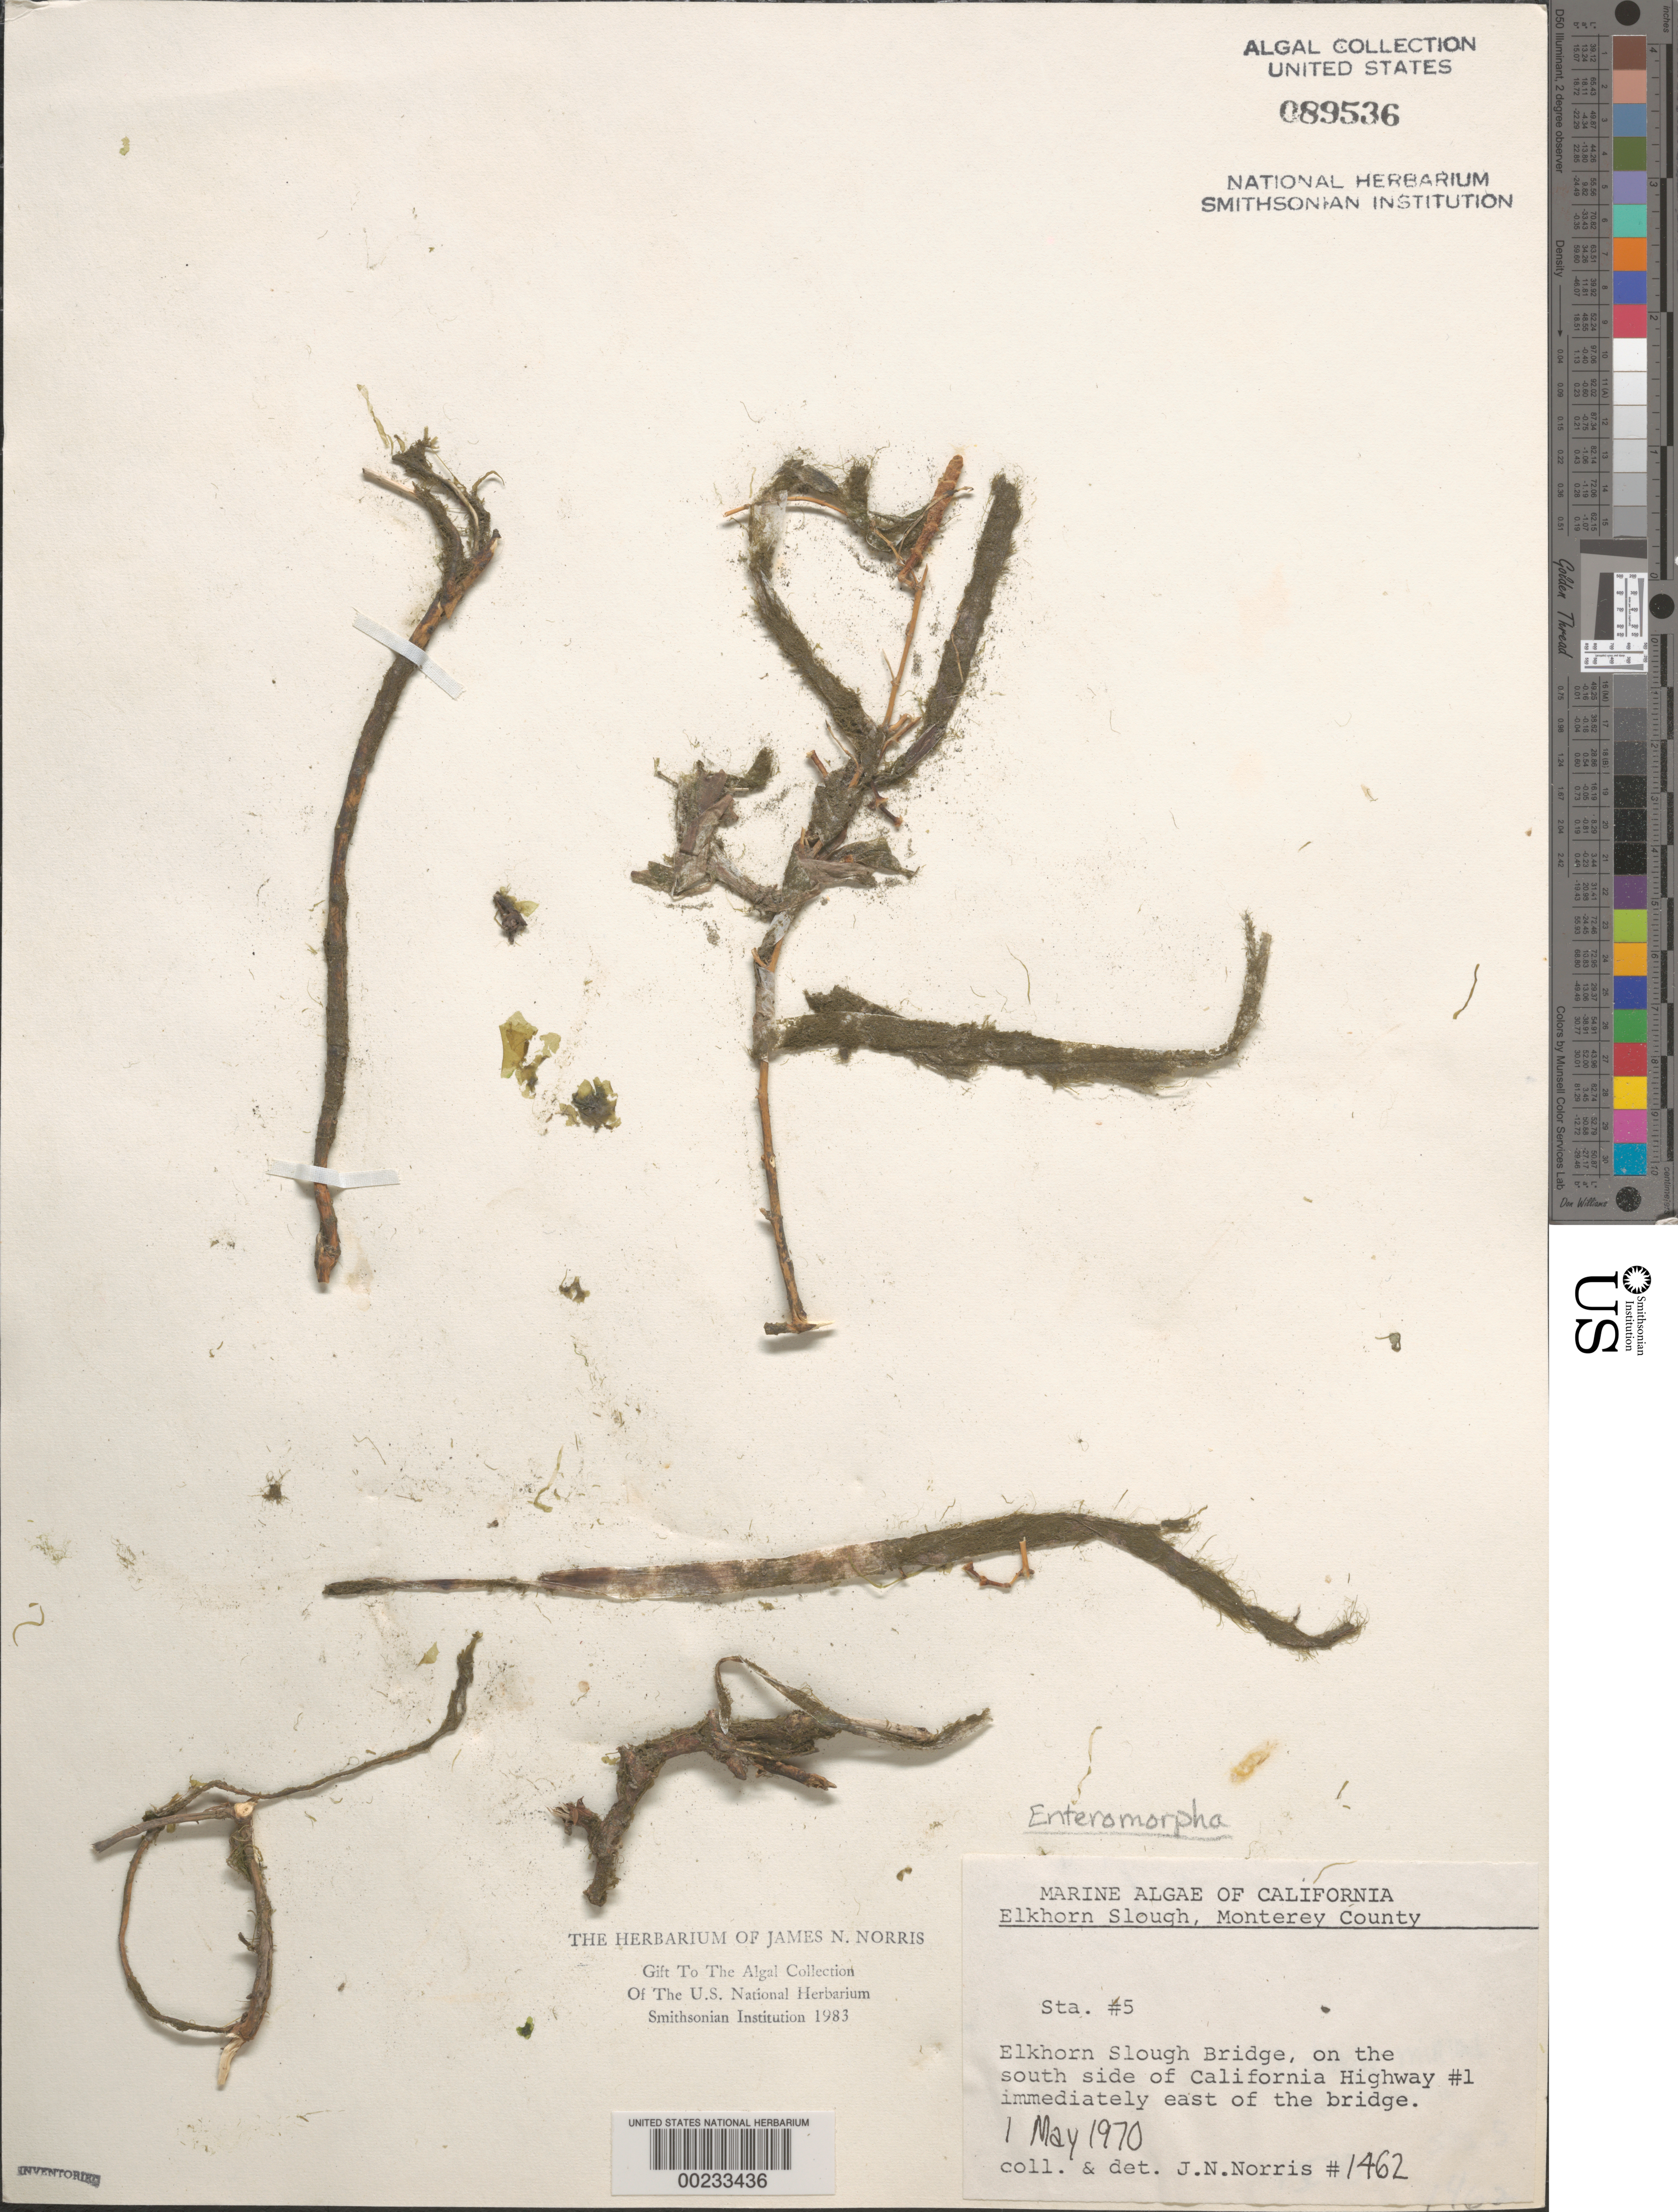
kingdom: Plantae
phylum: Chlorophyta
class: Ulvophyceae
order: Ulvales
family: Ulvaceae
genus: Ulva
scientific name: Ulva sp.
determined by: Algae name updating Project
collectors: J. N. Norris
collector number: JN-1462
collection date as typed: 01 May 1970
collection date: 1970-05-01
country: United States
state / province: California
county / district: Monterey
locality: Elkhorn Slough, Elkhorn Slough Bridge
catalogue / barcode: US 89536